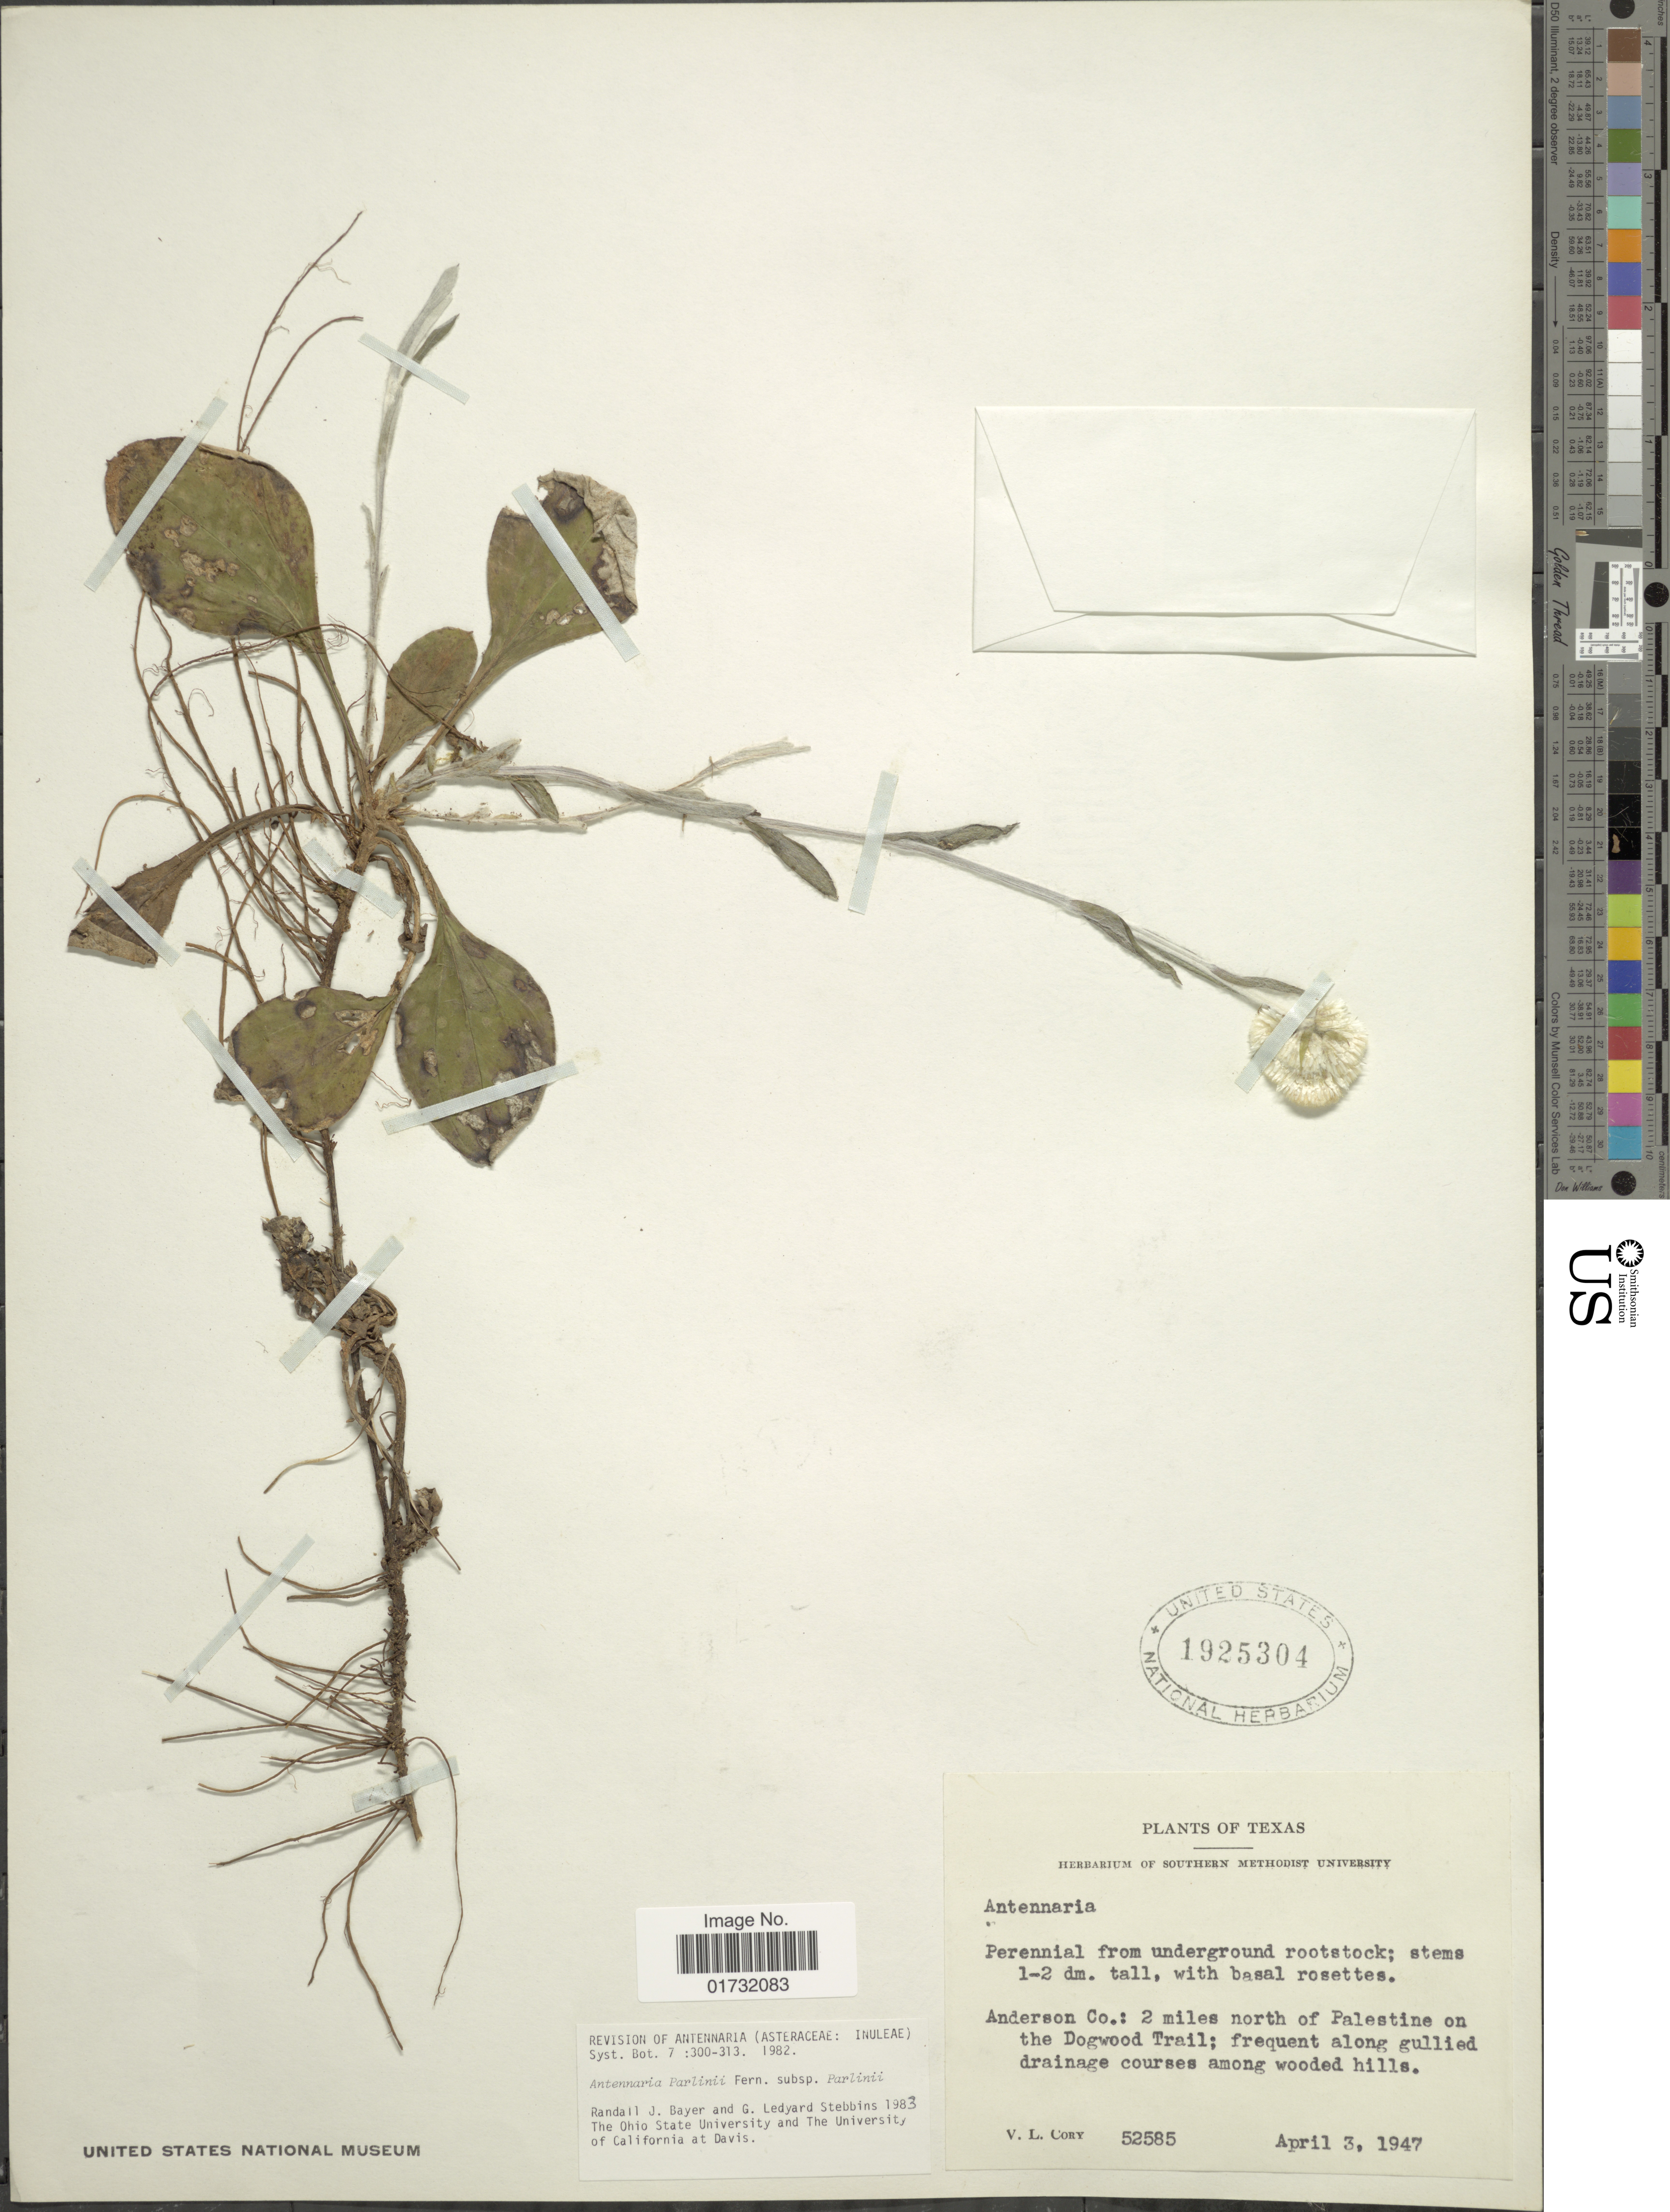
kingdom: Plantae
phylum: Tracheophyta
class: Magnoliopsida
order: Asterales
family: Asteraceae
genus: Antennaria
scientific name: Antennaria parlinii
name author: Fernald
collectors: V. Cory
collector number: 52585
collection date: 1947-04-03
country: United States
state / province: Texas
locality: Anderson Co.: 2 miles north of Palestine on the Dogwood Trail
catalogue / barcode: US 1925304